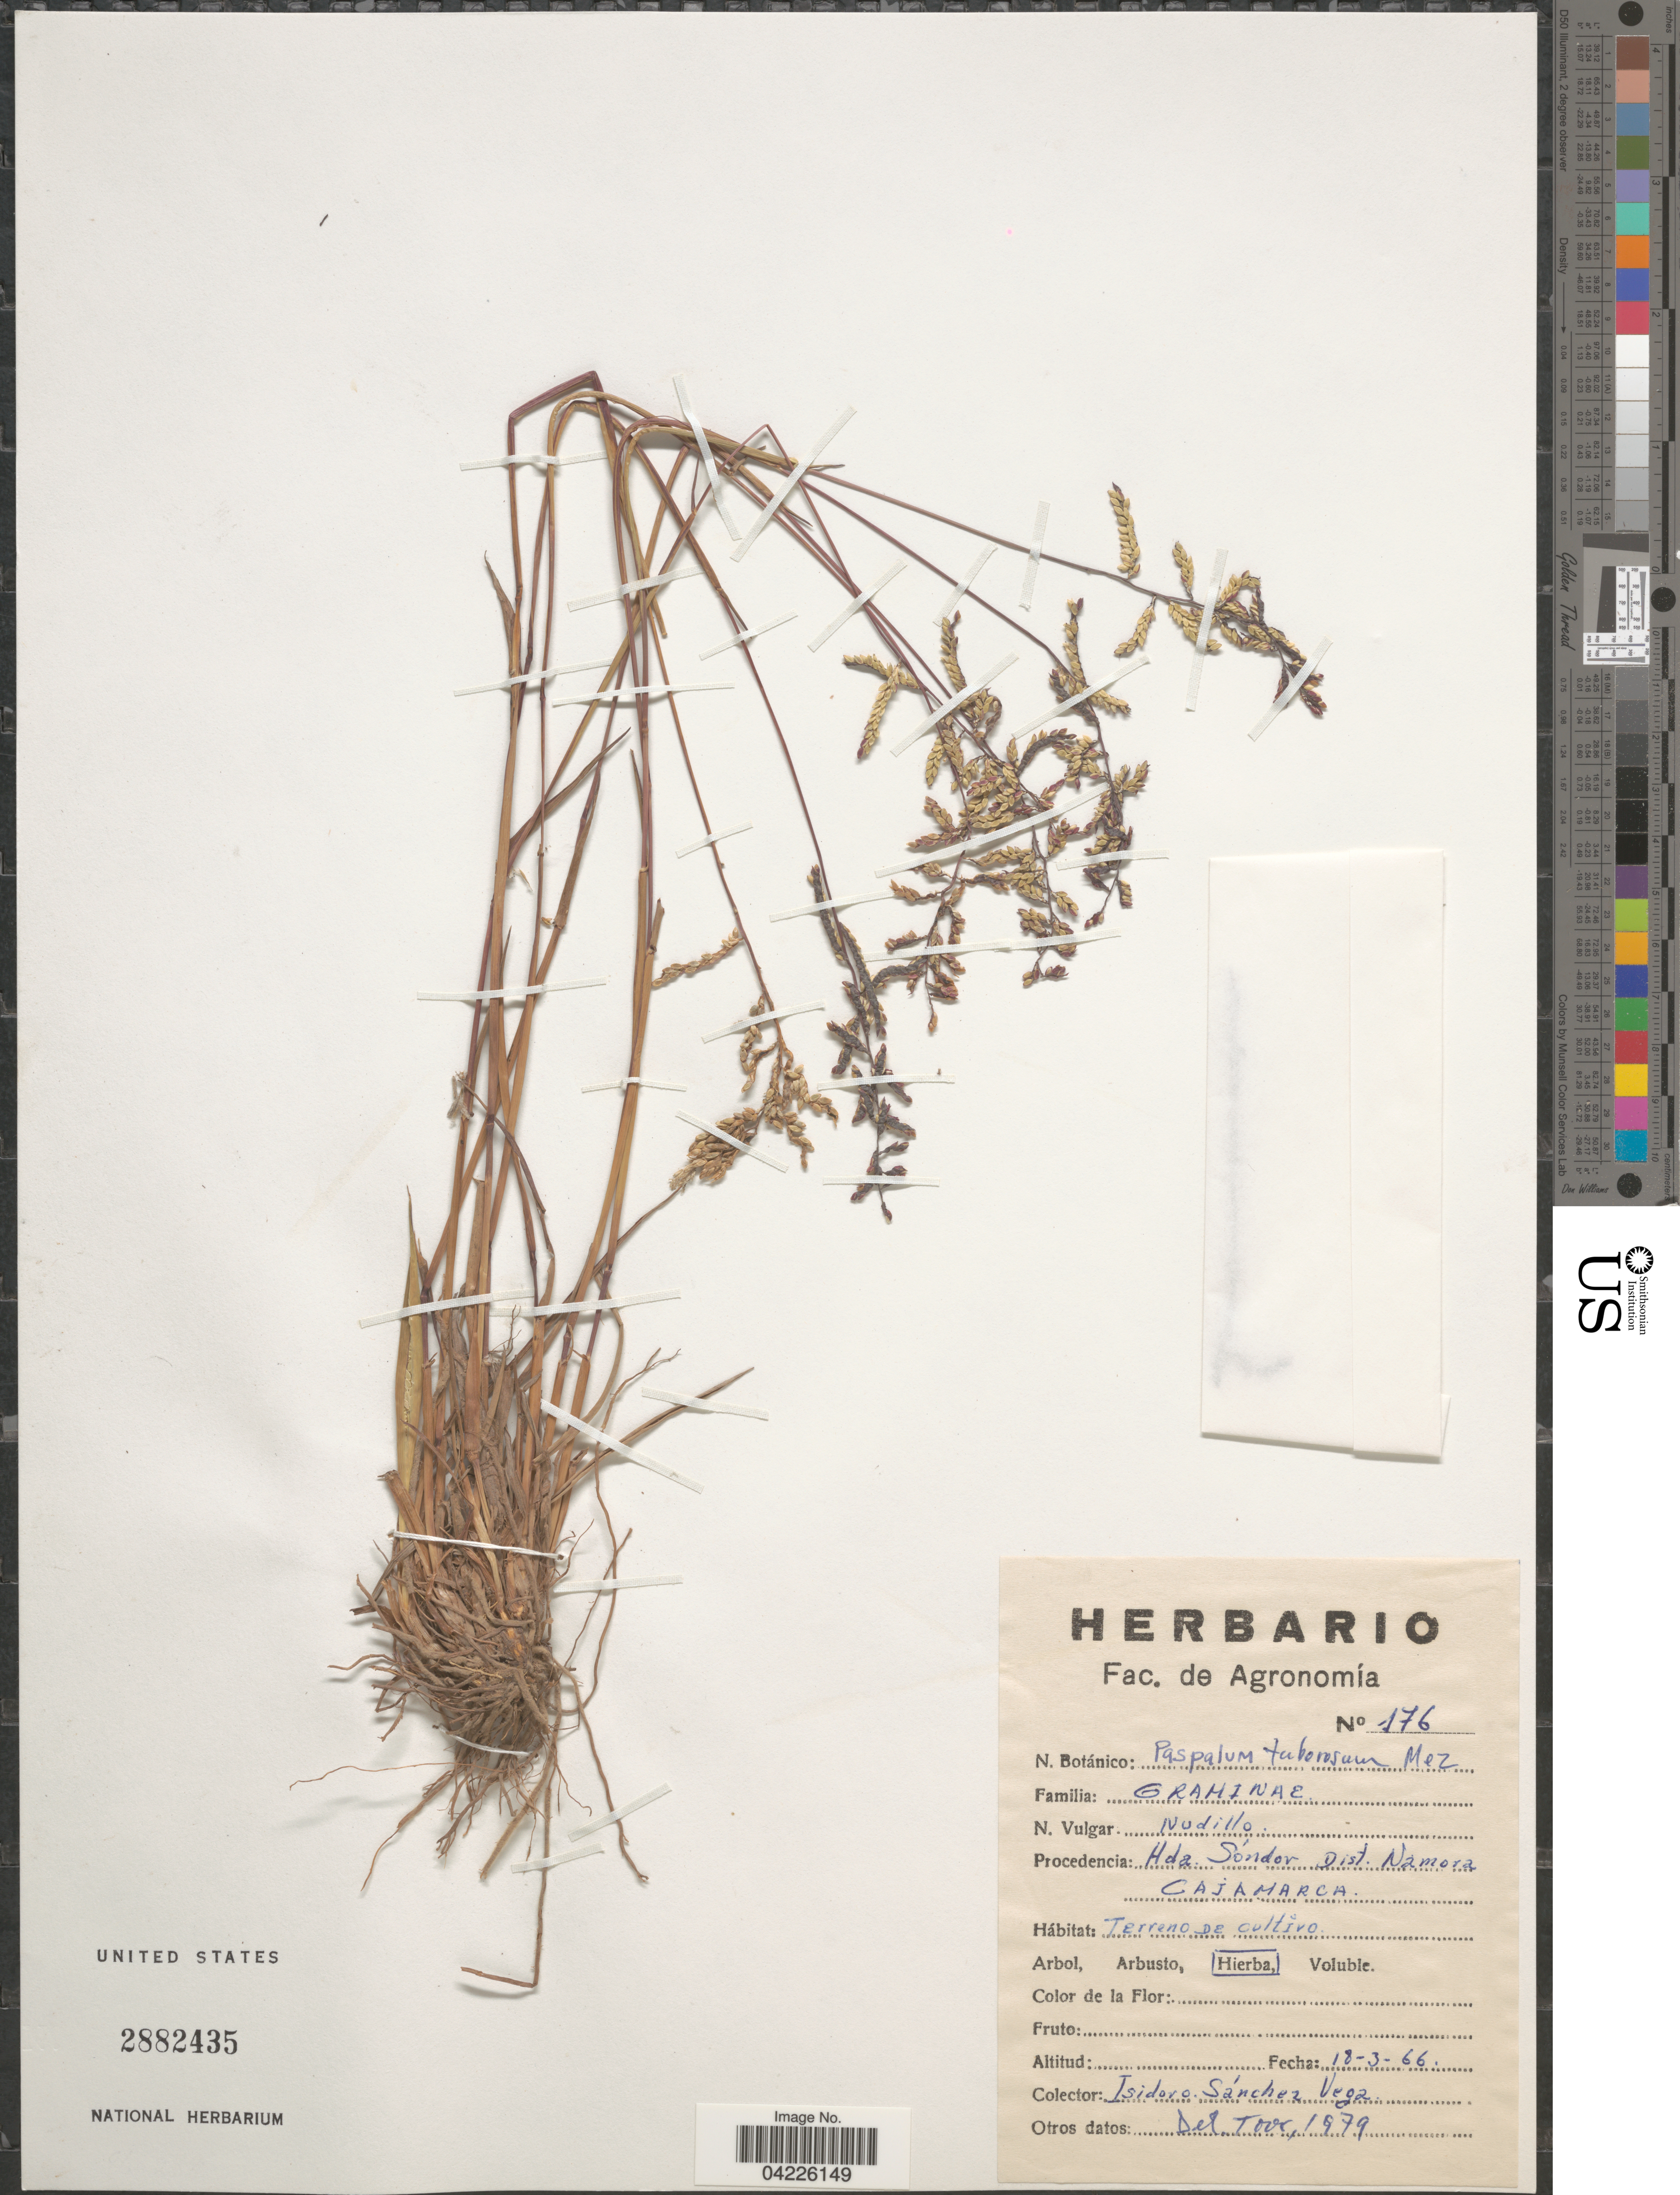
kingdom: Plantae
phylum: Tracheophyta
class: Liliopsida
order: Poales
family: Poaceae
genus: Paspalum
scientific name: Paspalum tuberosum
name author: Mez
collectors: I. M. Sánchez Vega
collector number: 176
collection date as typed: Transcribed d/m/y: 18/3/66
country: Peru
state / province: Cajamarca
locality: Procedencia: Hda. Sóndor Dist. Namora. Cajamarca.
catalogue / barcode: US 2882435